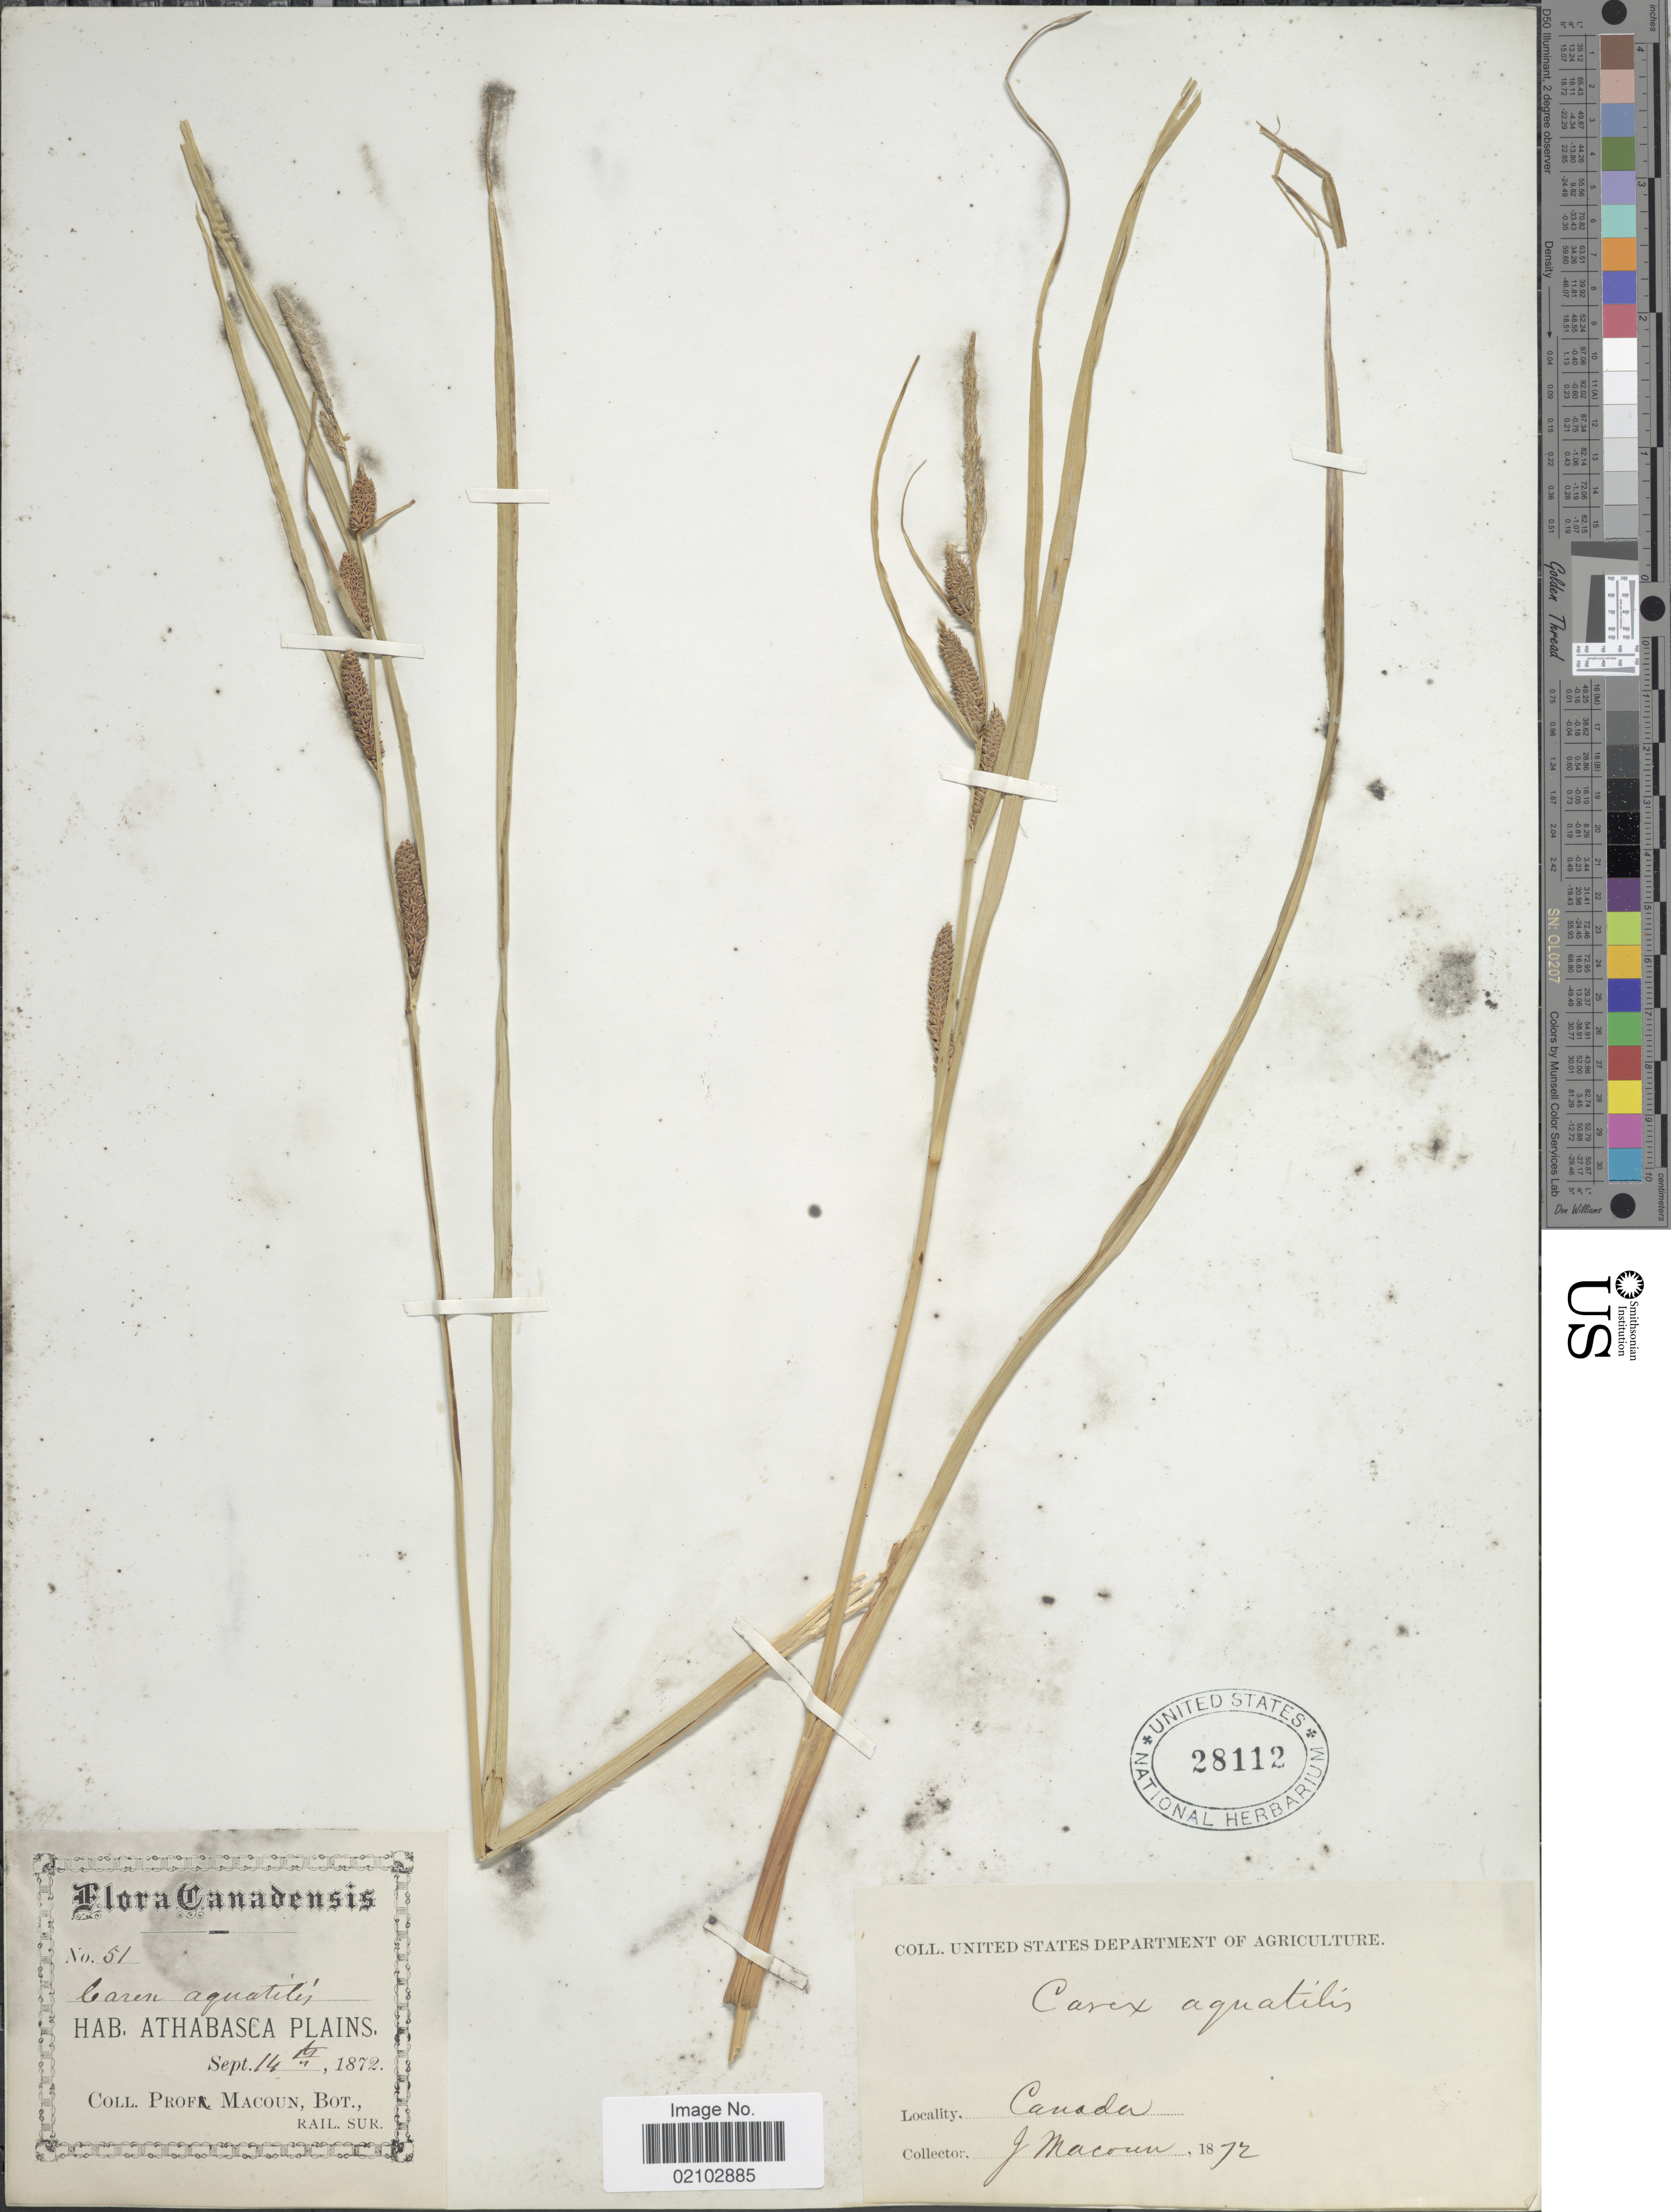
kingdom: Plantae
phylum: Tracheophyta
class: Liliopsida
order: Poales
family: Cyperaceae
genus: Carex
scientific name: Carex aquatilis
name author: Wahlenb.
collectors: J. Macoun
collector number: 51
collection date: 1872-09-14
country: Canada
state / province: Alberta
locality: Athabasca.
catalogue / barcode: US 28112